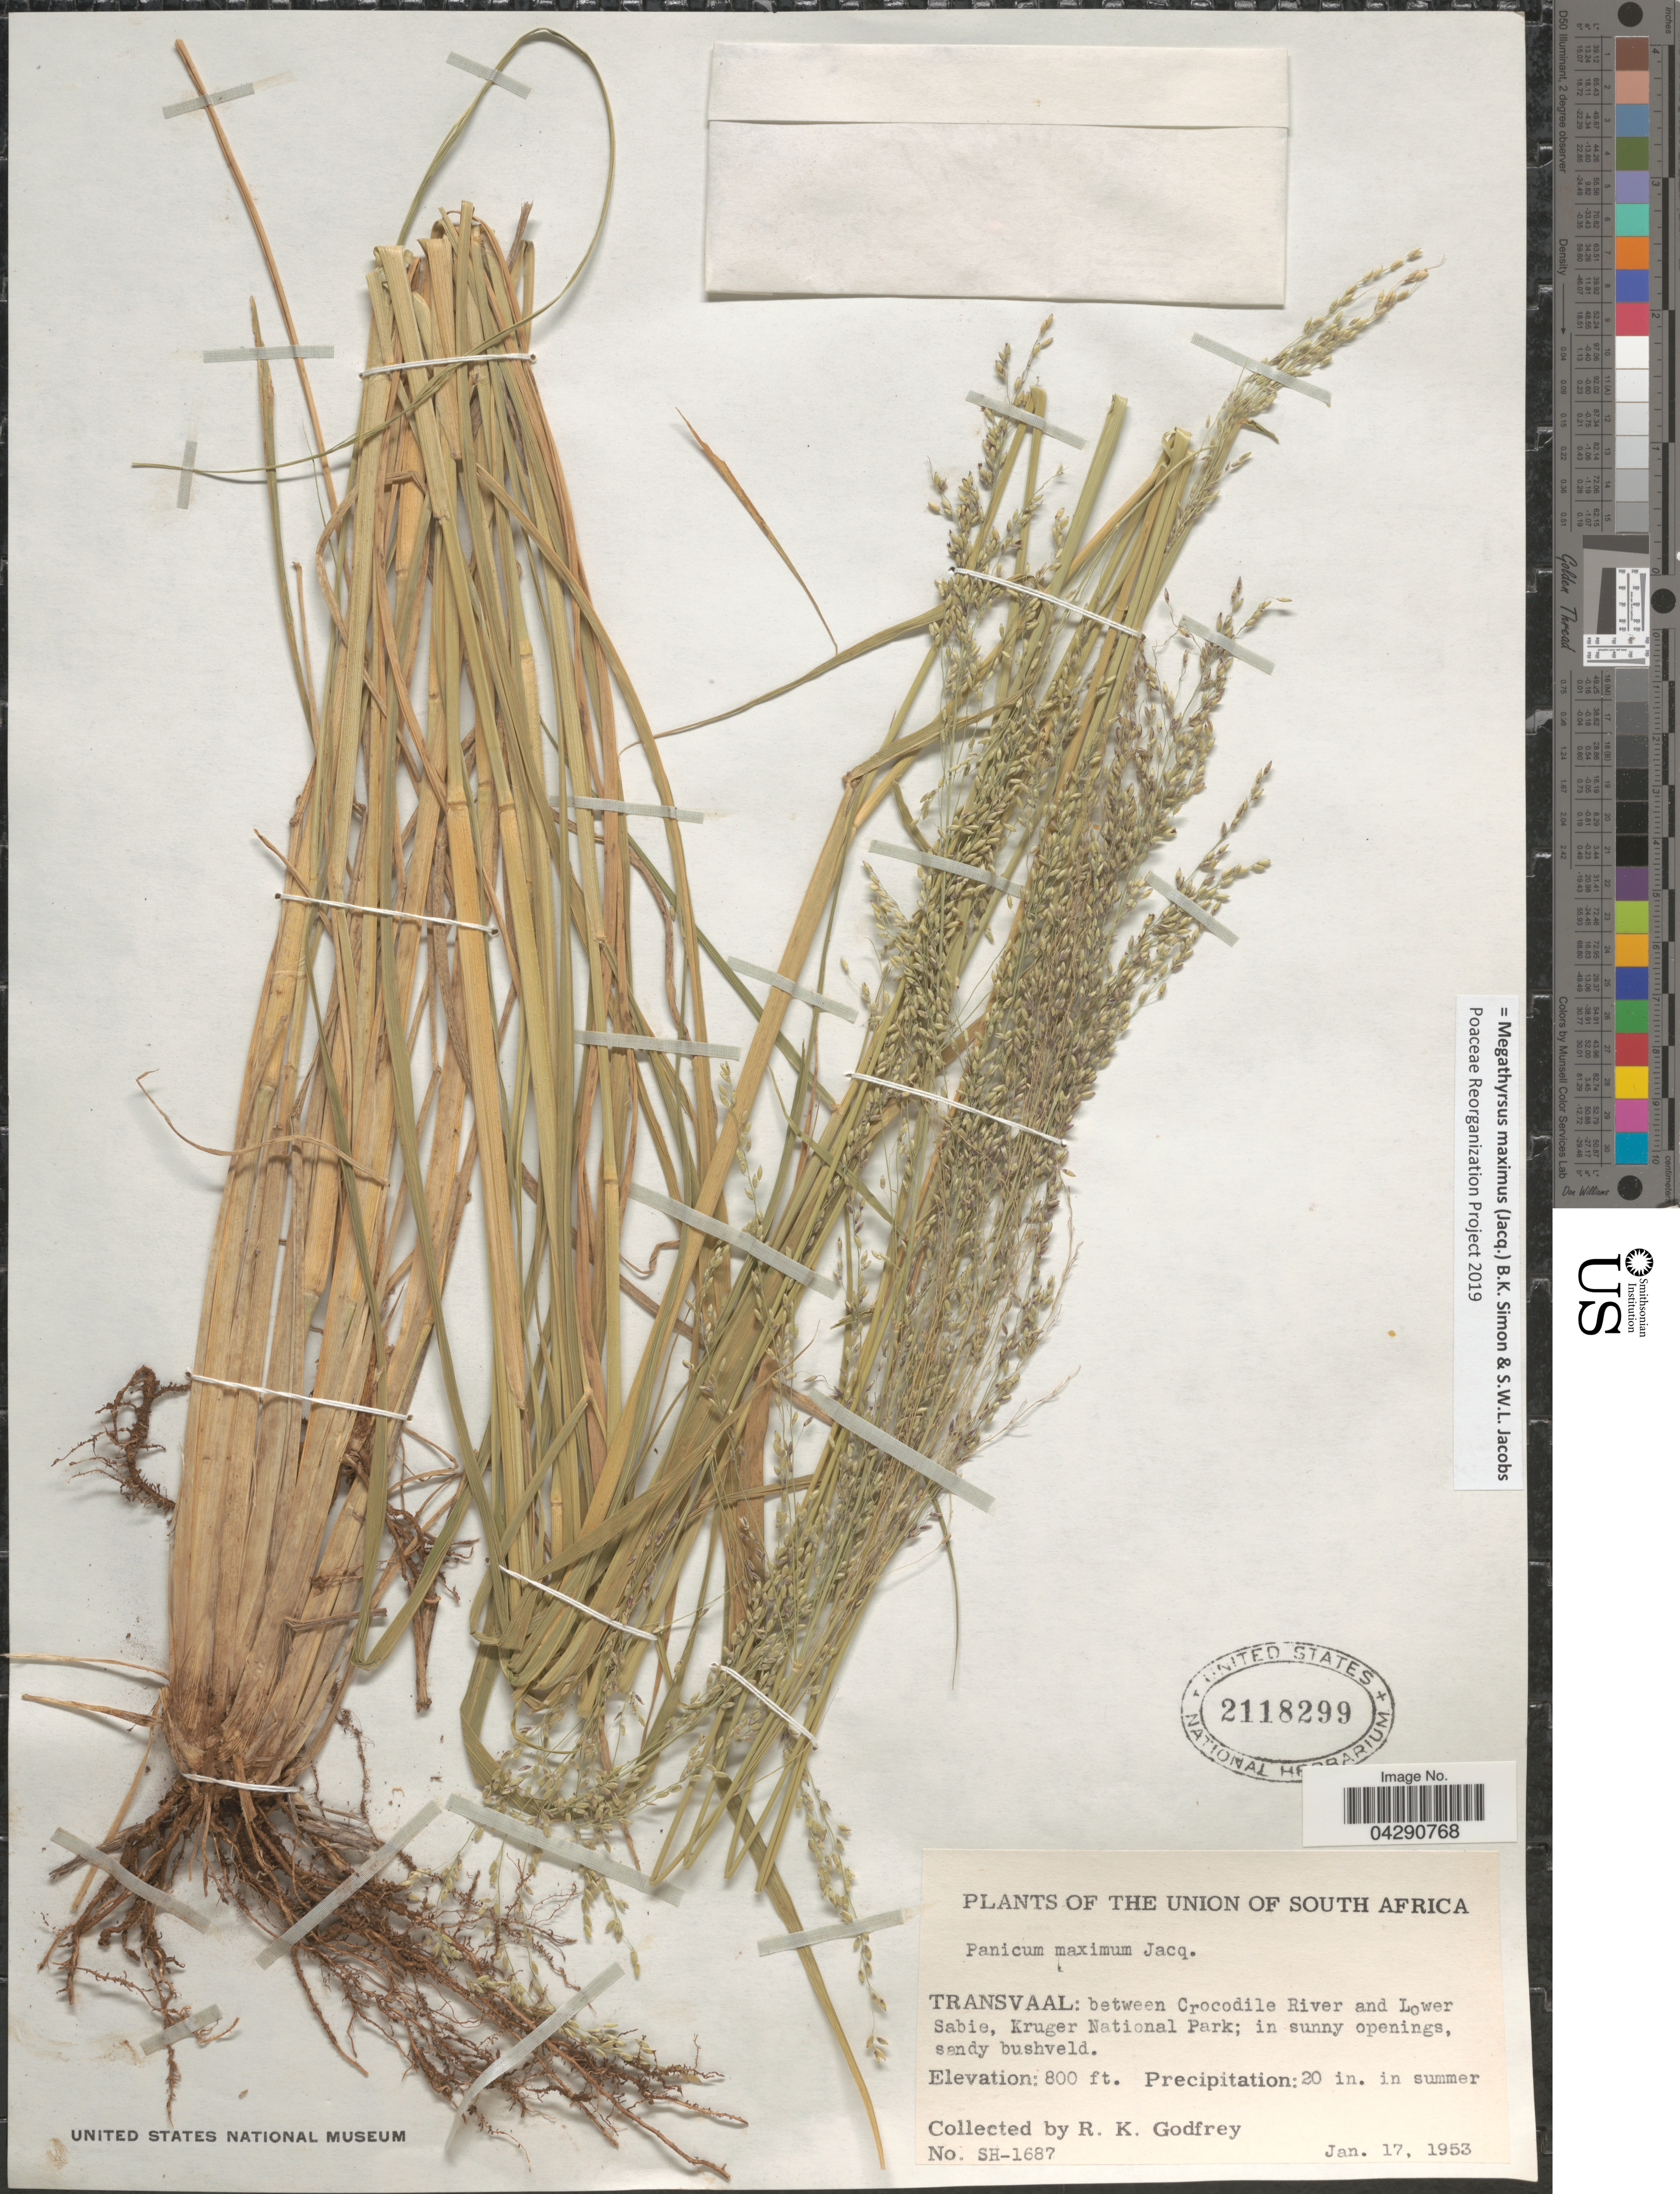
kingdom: Plantae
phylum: Tracheophyta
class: Liliopsida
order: Poales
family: Poaceae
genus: Megathyrsus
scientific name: Megathyrsus maximus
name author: (Jacq.) B.K. Simon & S.W.L. Jacobs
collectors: R. K. Godfrey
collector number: SH-1687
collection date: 1953-01-17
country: South Africa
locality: The Union of South Africa. Transvaal: between Crocodile River and Lower Sabie, Kruger National Park.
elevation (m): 244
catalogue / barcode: US 2118299